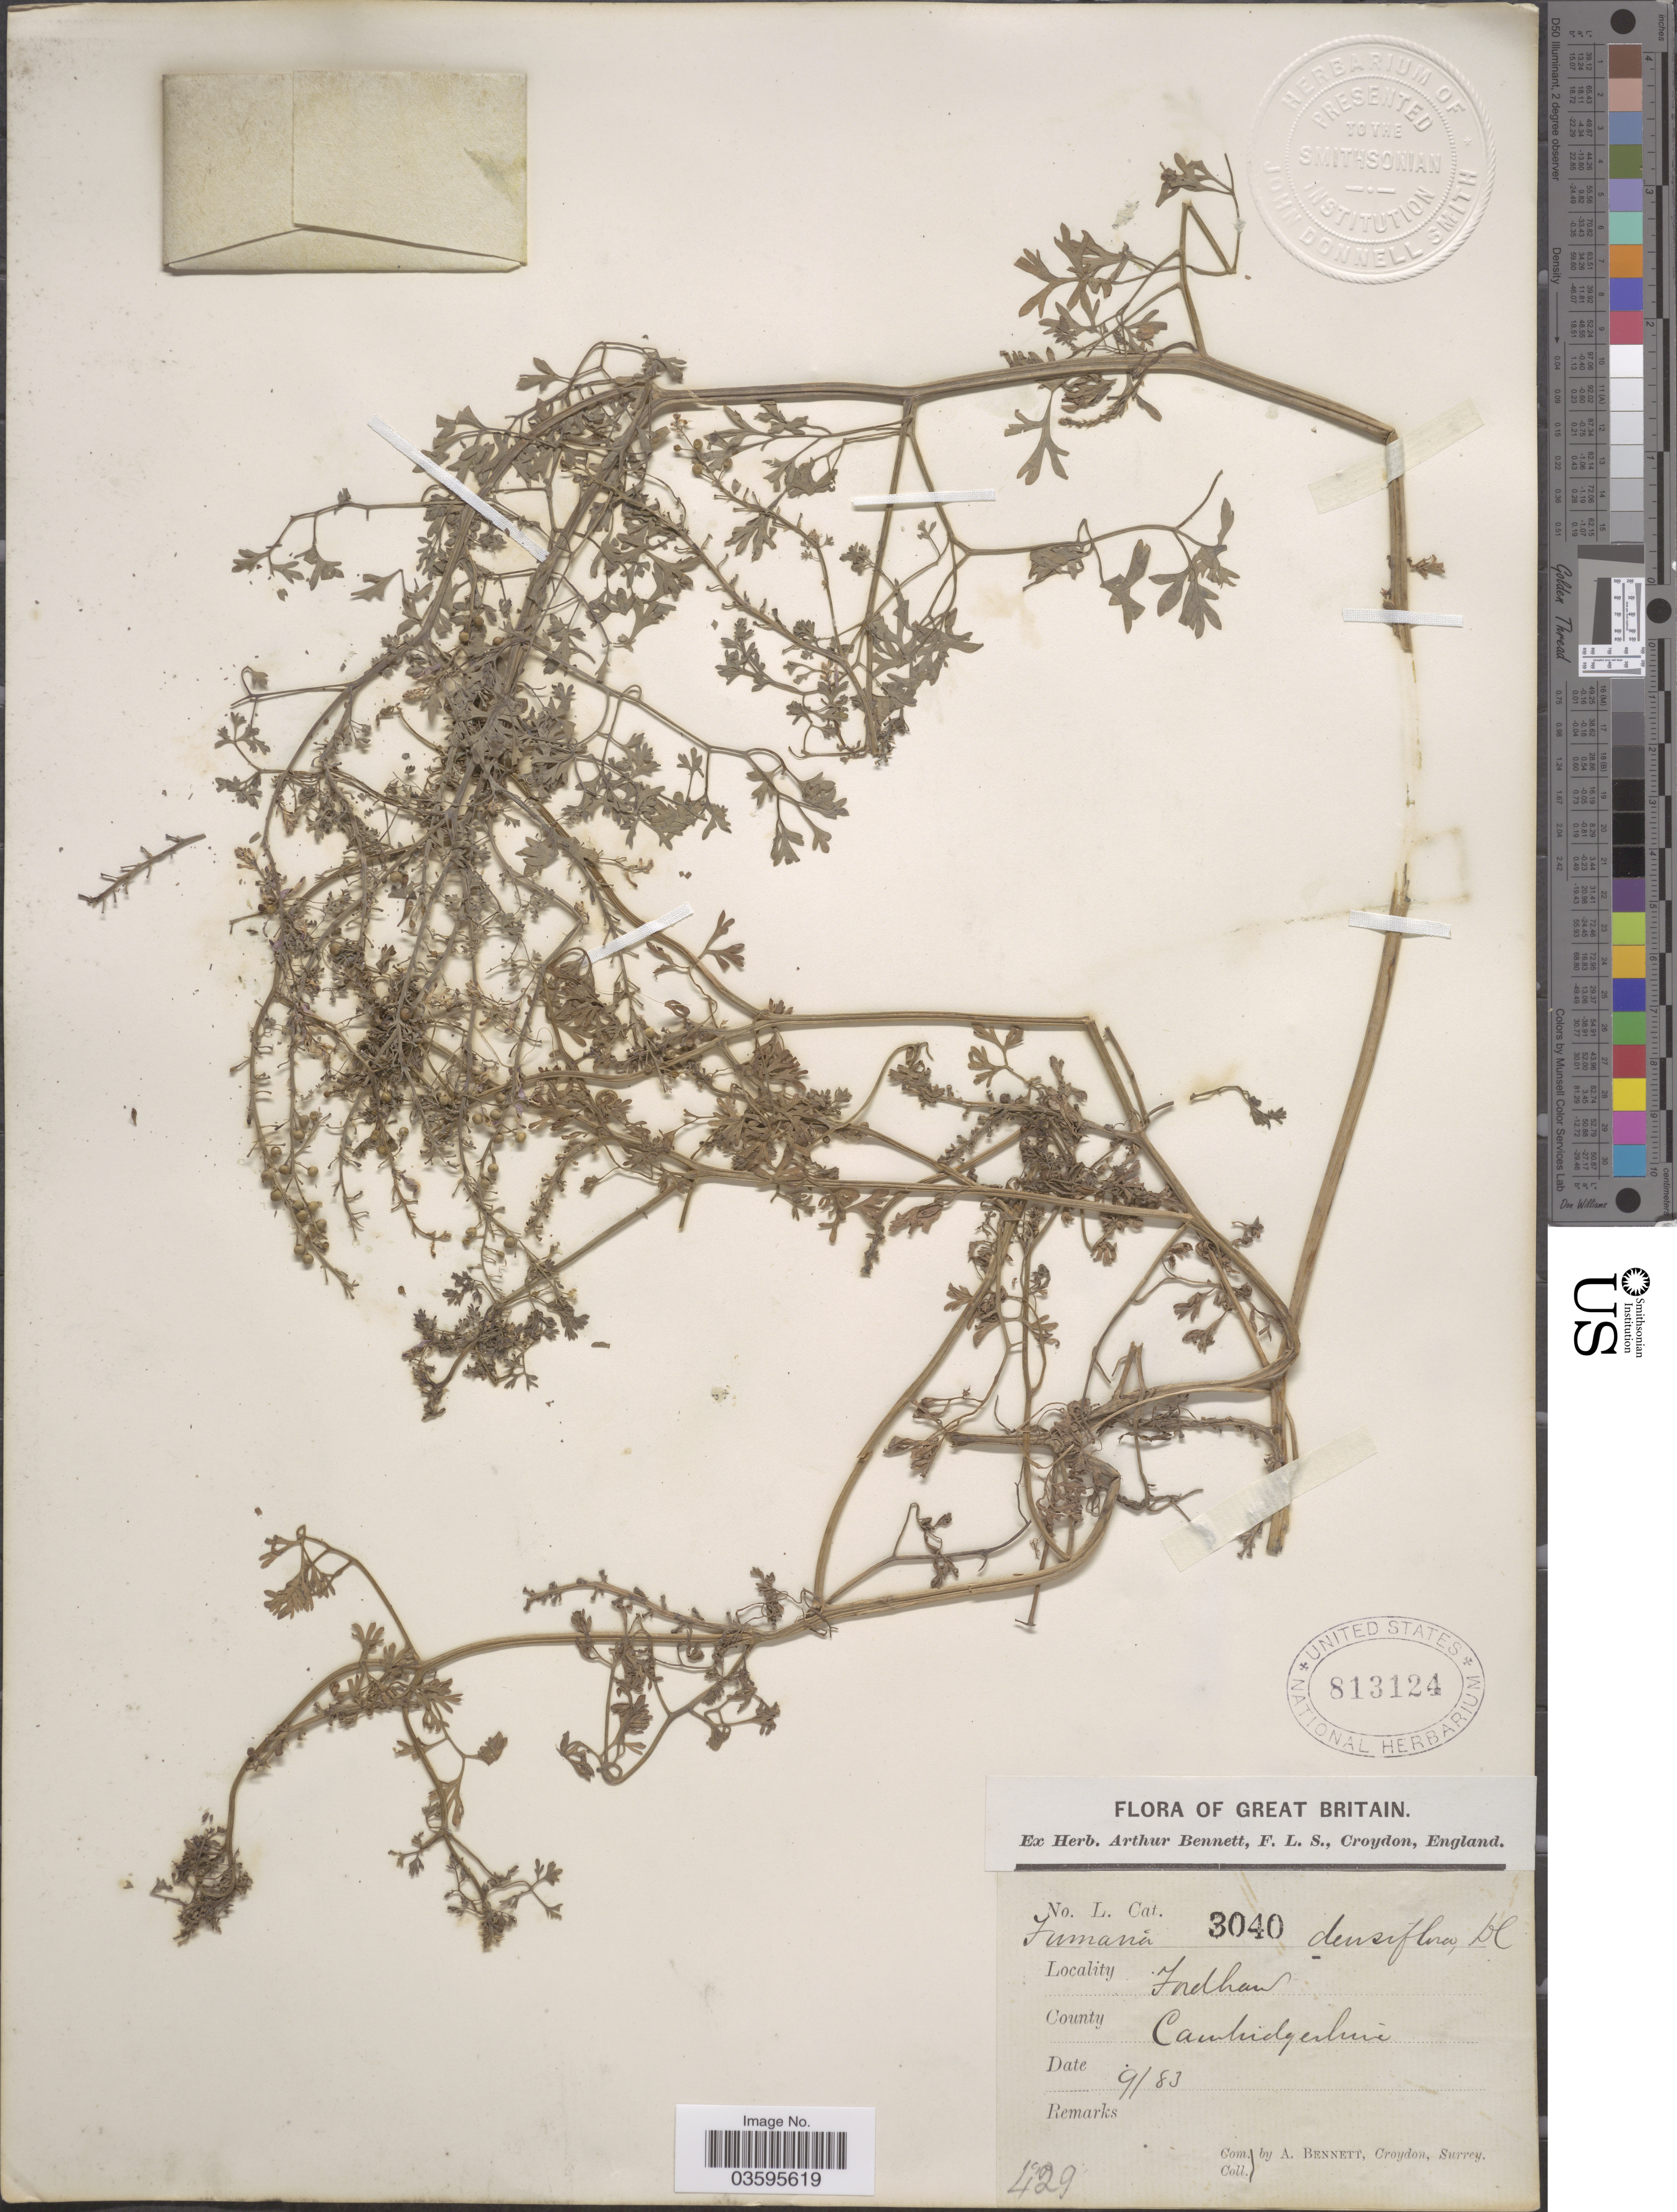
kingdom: Plantae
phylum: Tracheophyta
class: Magnoliopsida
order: Ranunculales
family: Papaveraceae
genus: Fumaria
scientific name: Fumaria densiflora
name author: DC.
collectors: A. Bennett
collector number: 429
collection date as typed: Transcribed d/m/y: /9/83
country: United Kingdom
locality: Great Britain, Fordham.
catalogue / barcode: US 813124